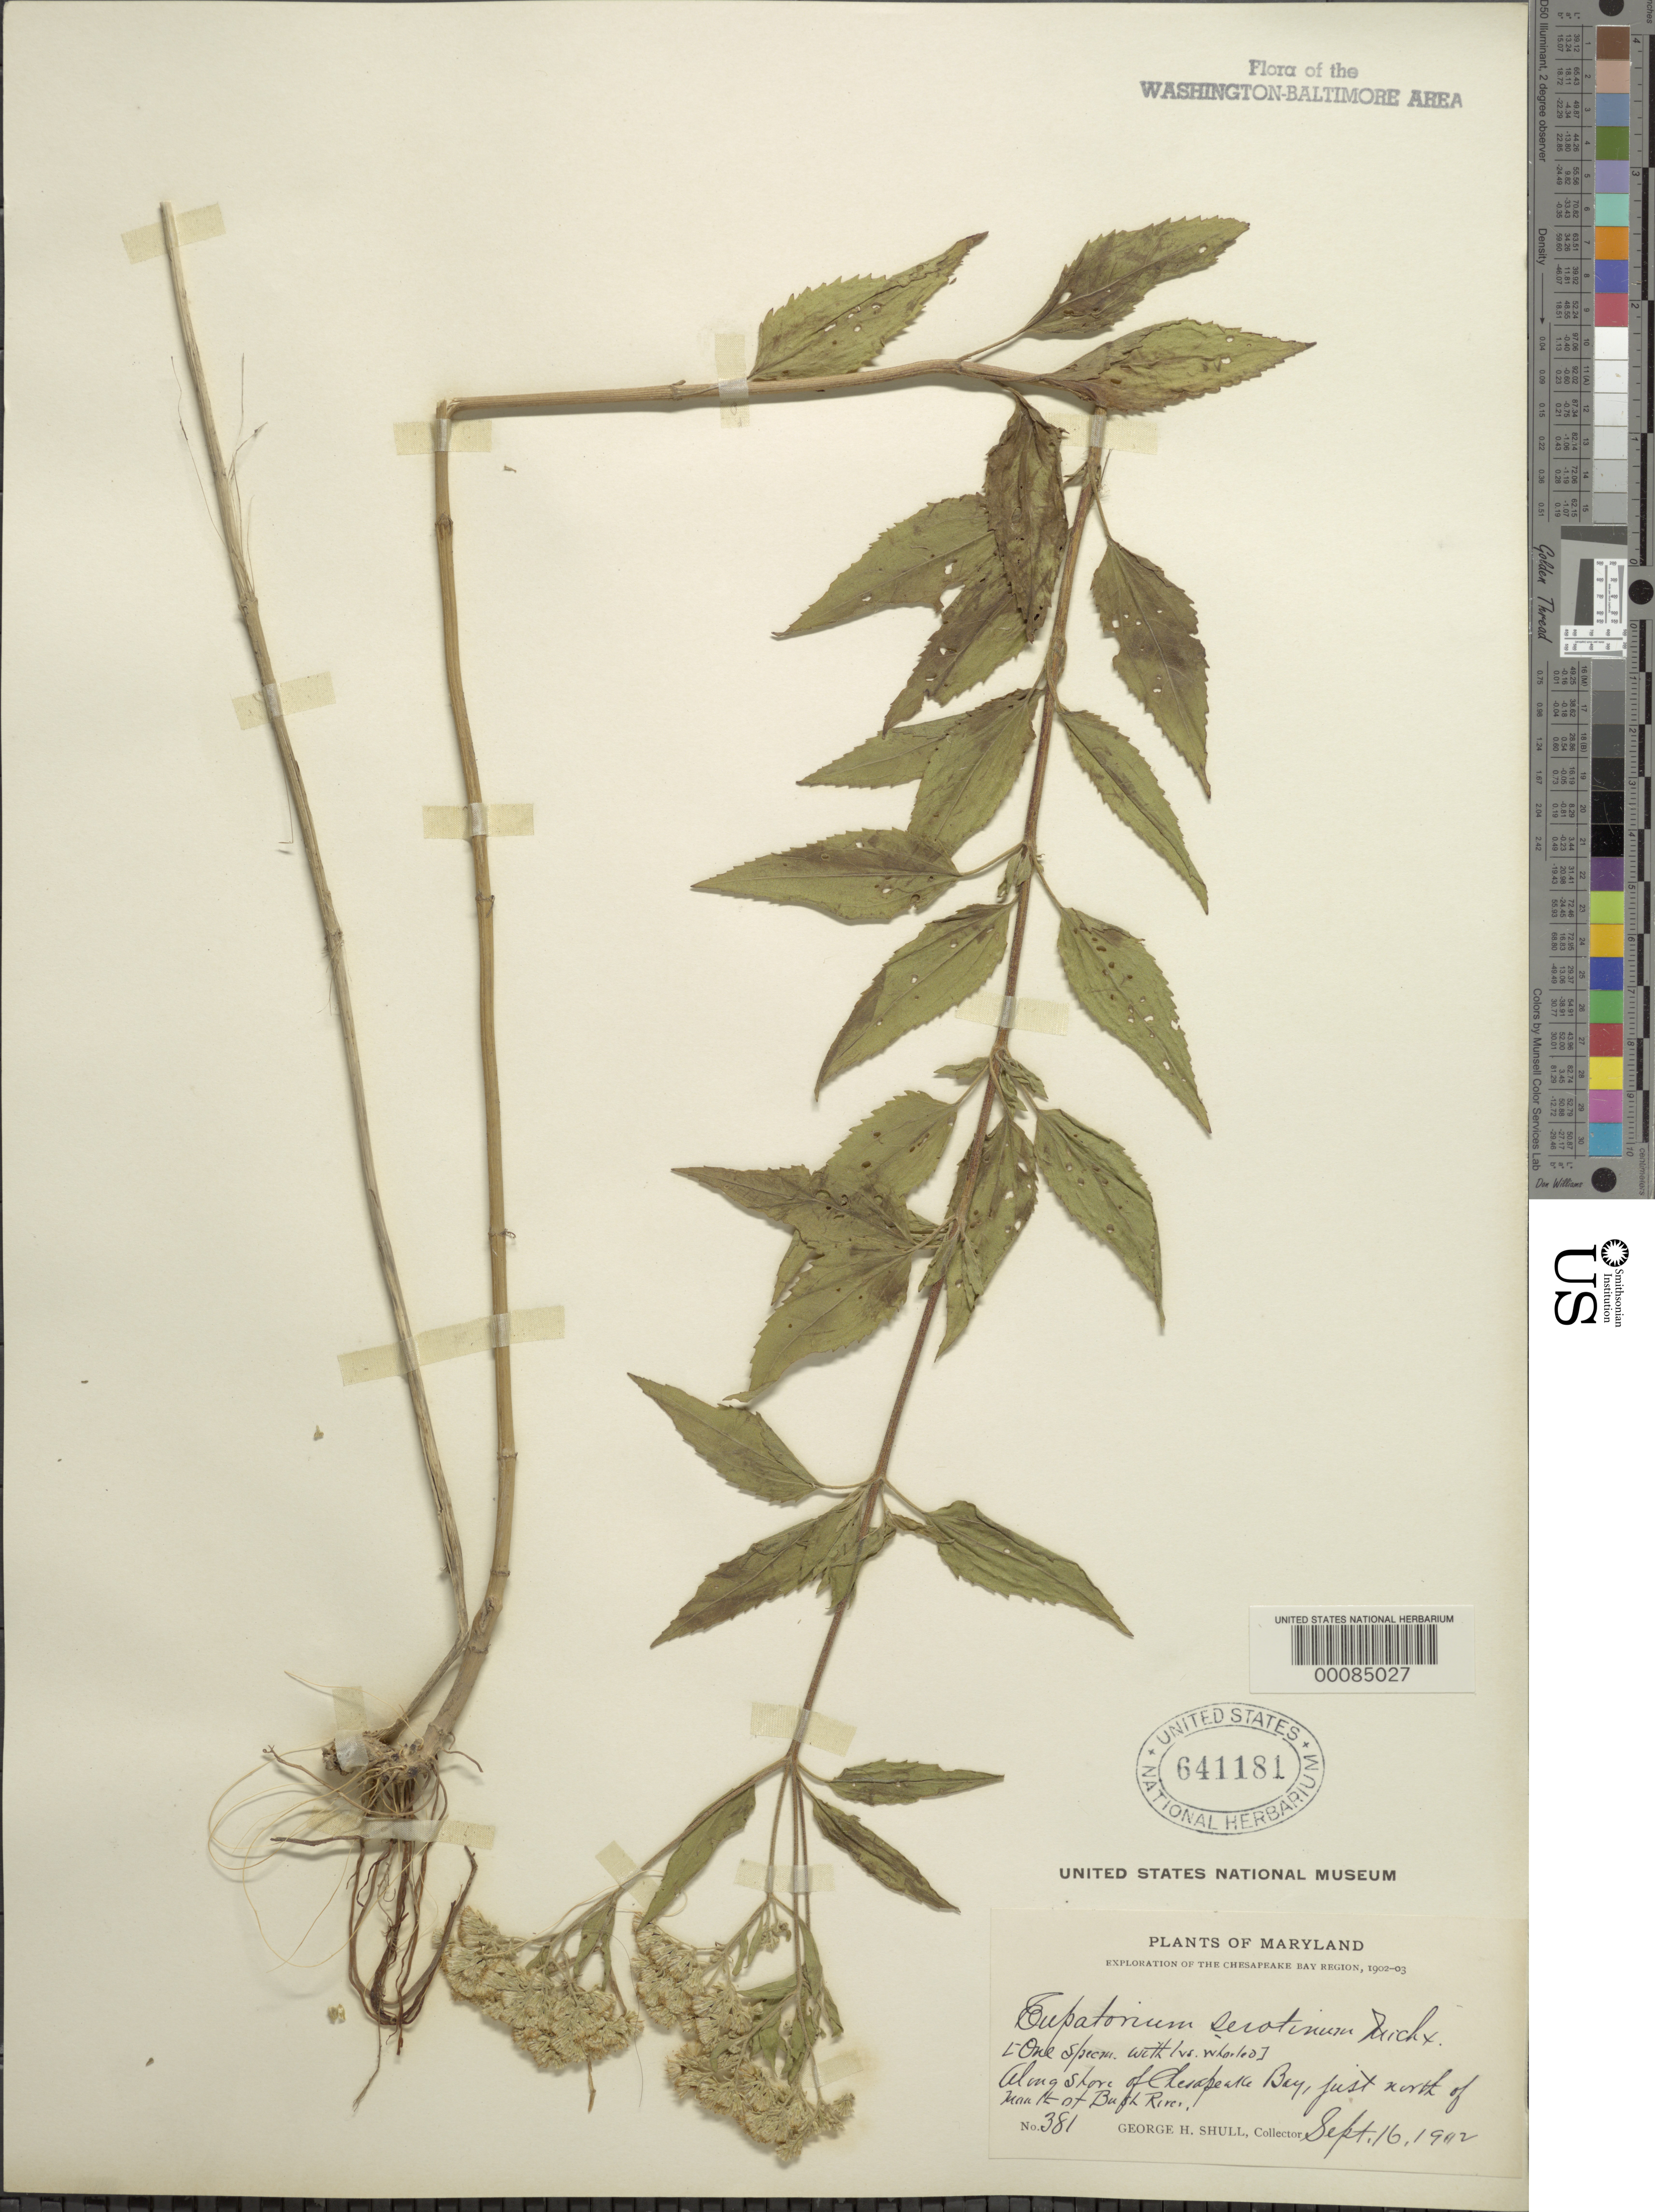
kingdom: Plantae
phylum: Tracheophyta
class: Magnoliopsida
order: Asterales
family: Asteraceae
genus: Eupatorium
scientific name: Eupatorium serotinum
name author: Michx.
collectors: G. H. Shull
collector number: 381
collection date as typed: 16 Sep 1902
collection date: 1902-09-16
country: United States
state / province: Maryland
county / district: Harford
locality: North of mouth of Bush River, Chesapeake Bay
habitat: Shore line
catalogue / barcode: US 641181